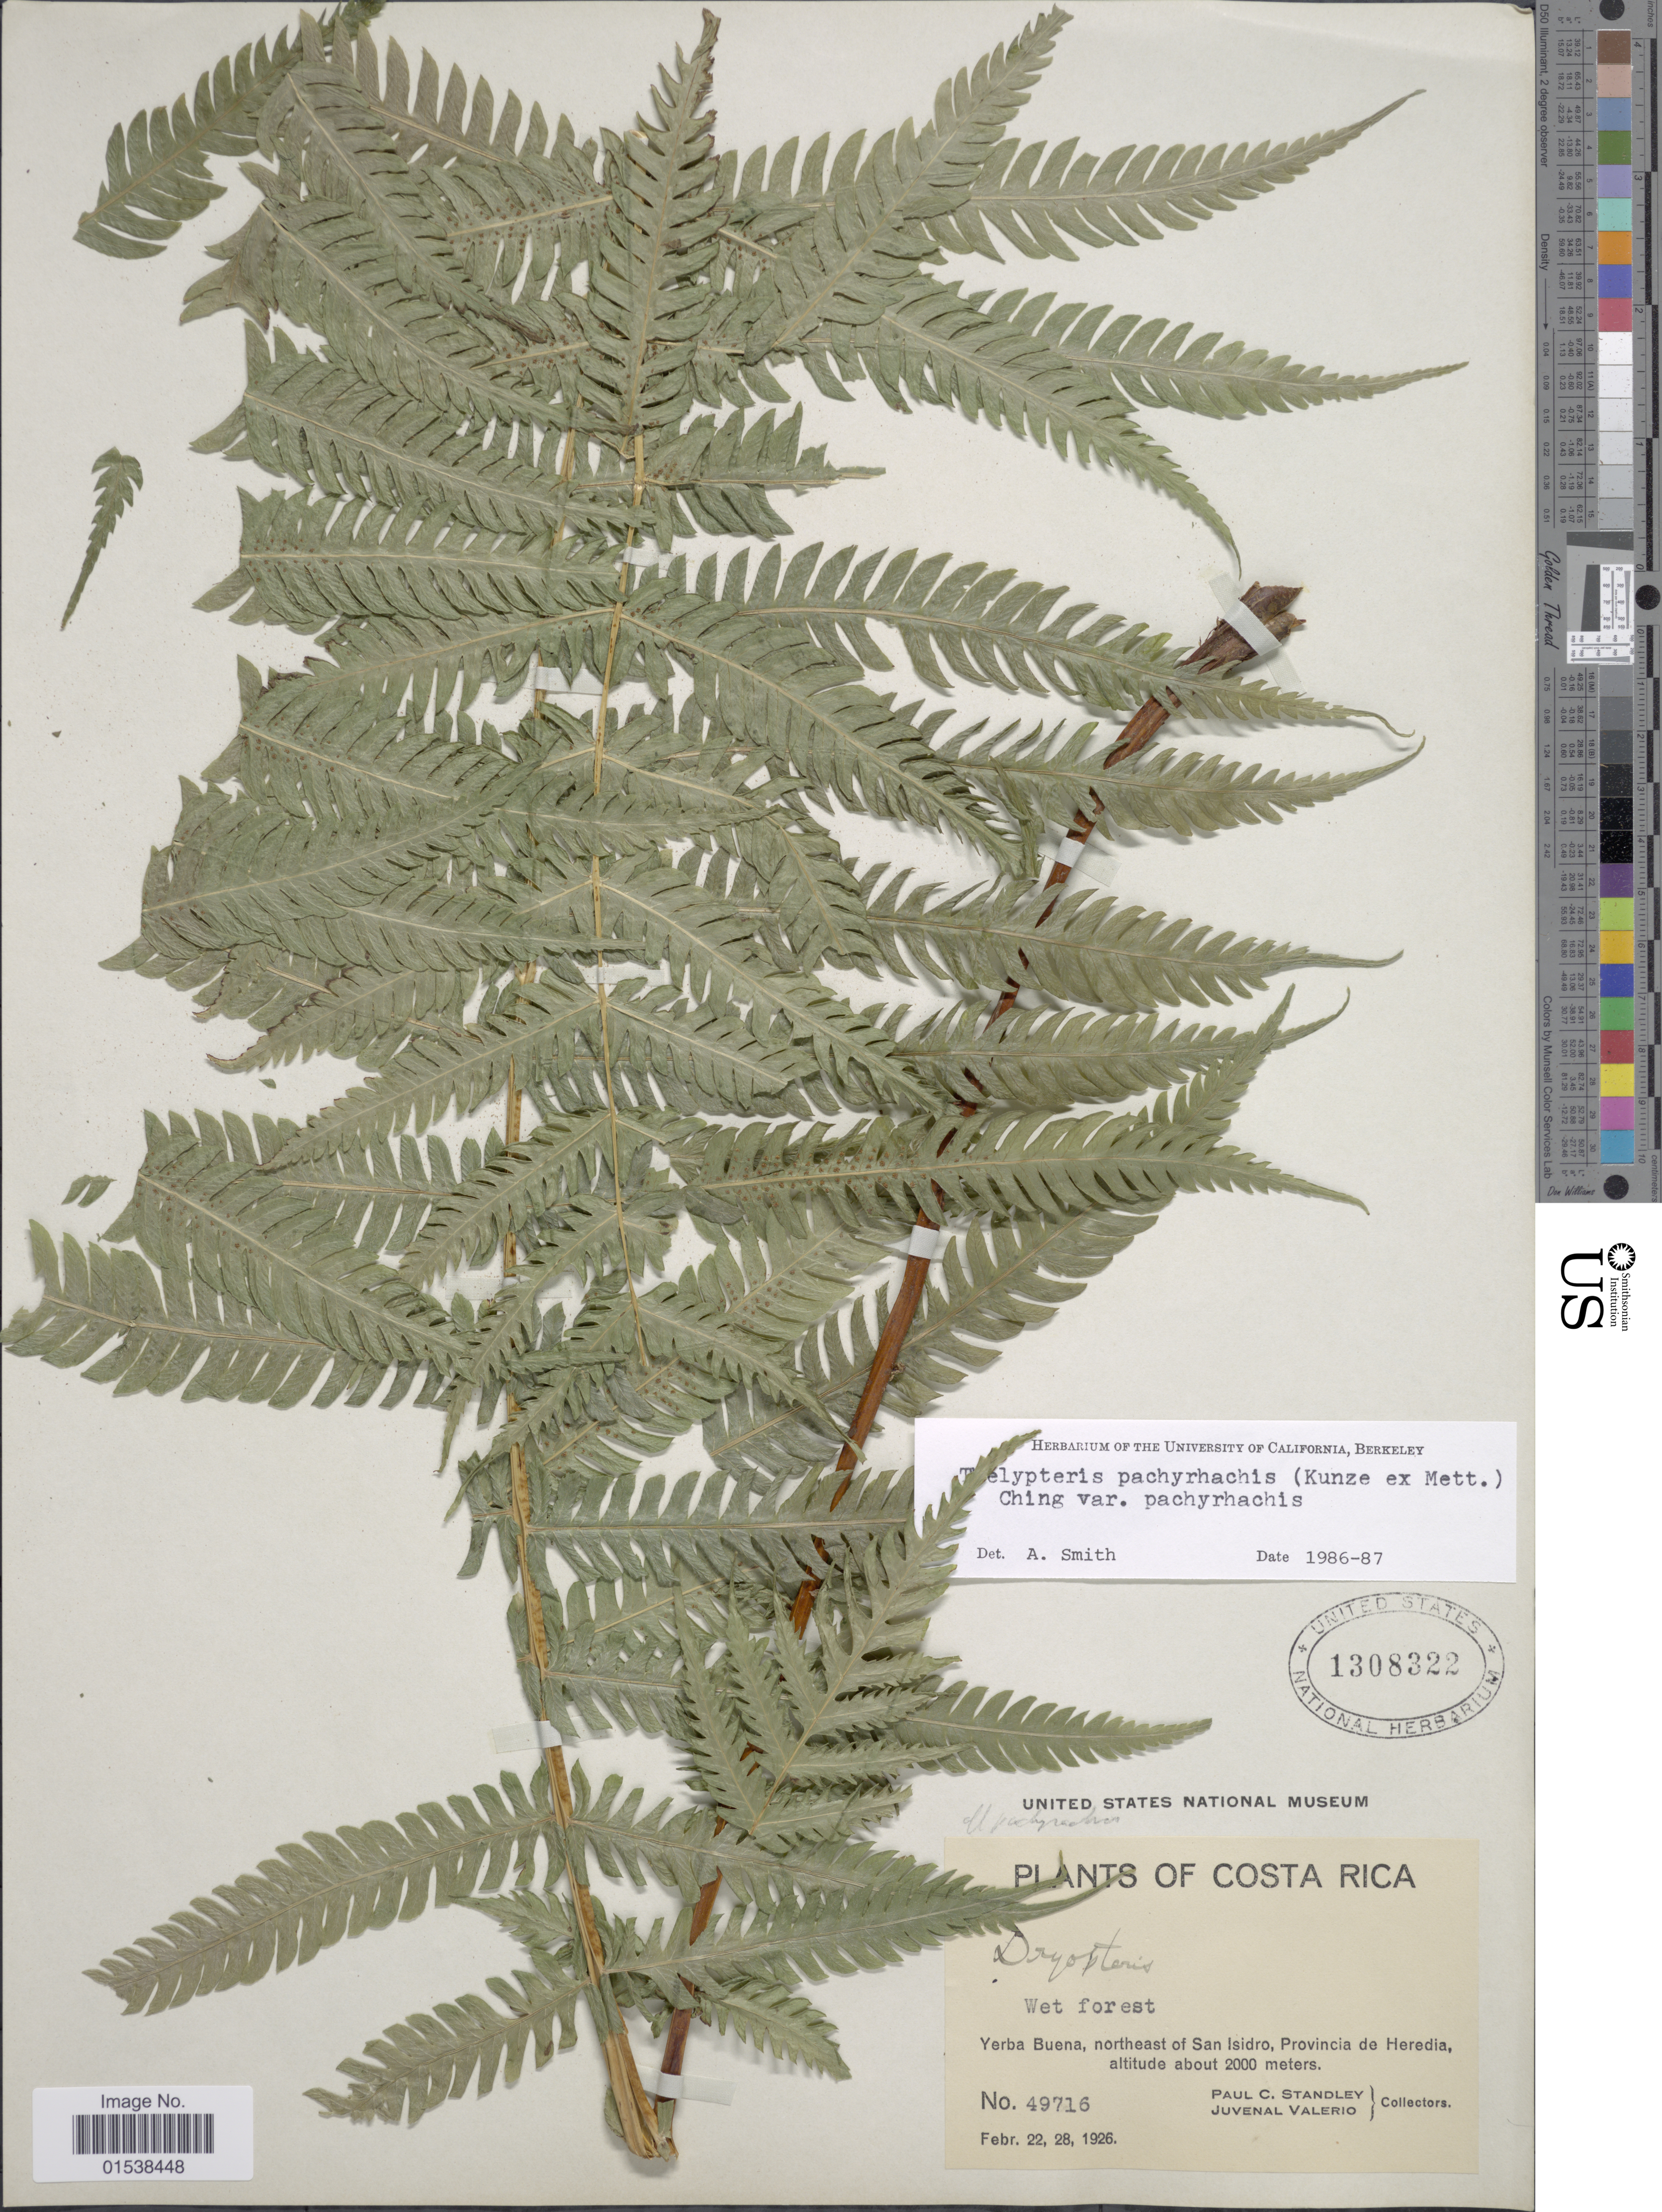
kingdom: Plantae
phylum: Tracheophyta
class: Polypodiopsida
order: Polypodiales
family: Thelypteridaceae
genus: Amauropelta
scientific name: Amauropelta pachyrachis var. pachyrachis (Kunze) comb. nov., ined 2015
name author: (Kunze)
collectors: P. C. Standley & J. Valerio R.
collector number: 49716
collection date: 1926-02-22/1926-02-28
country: Costa Rica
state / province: Heredia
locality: Yerba Buena, northeast of San Isidro, Provincia de Heredia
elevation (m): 2000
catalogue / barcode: US 1308322